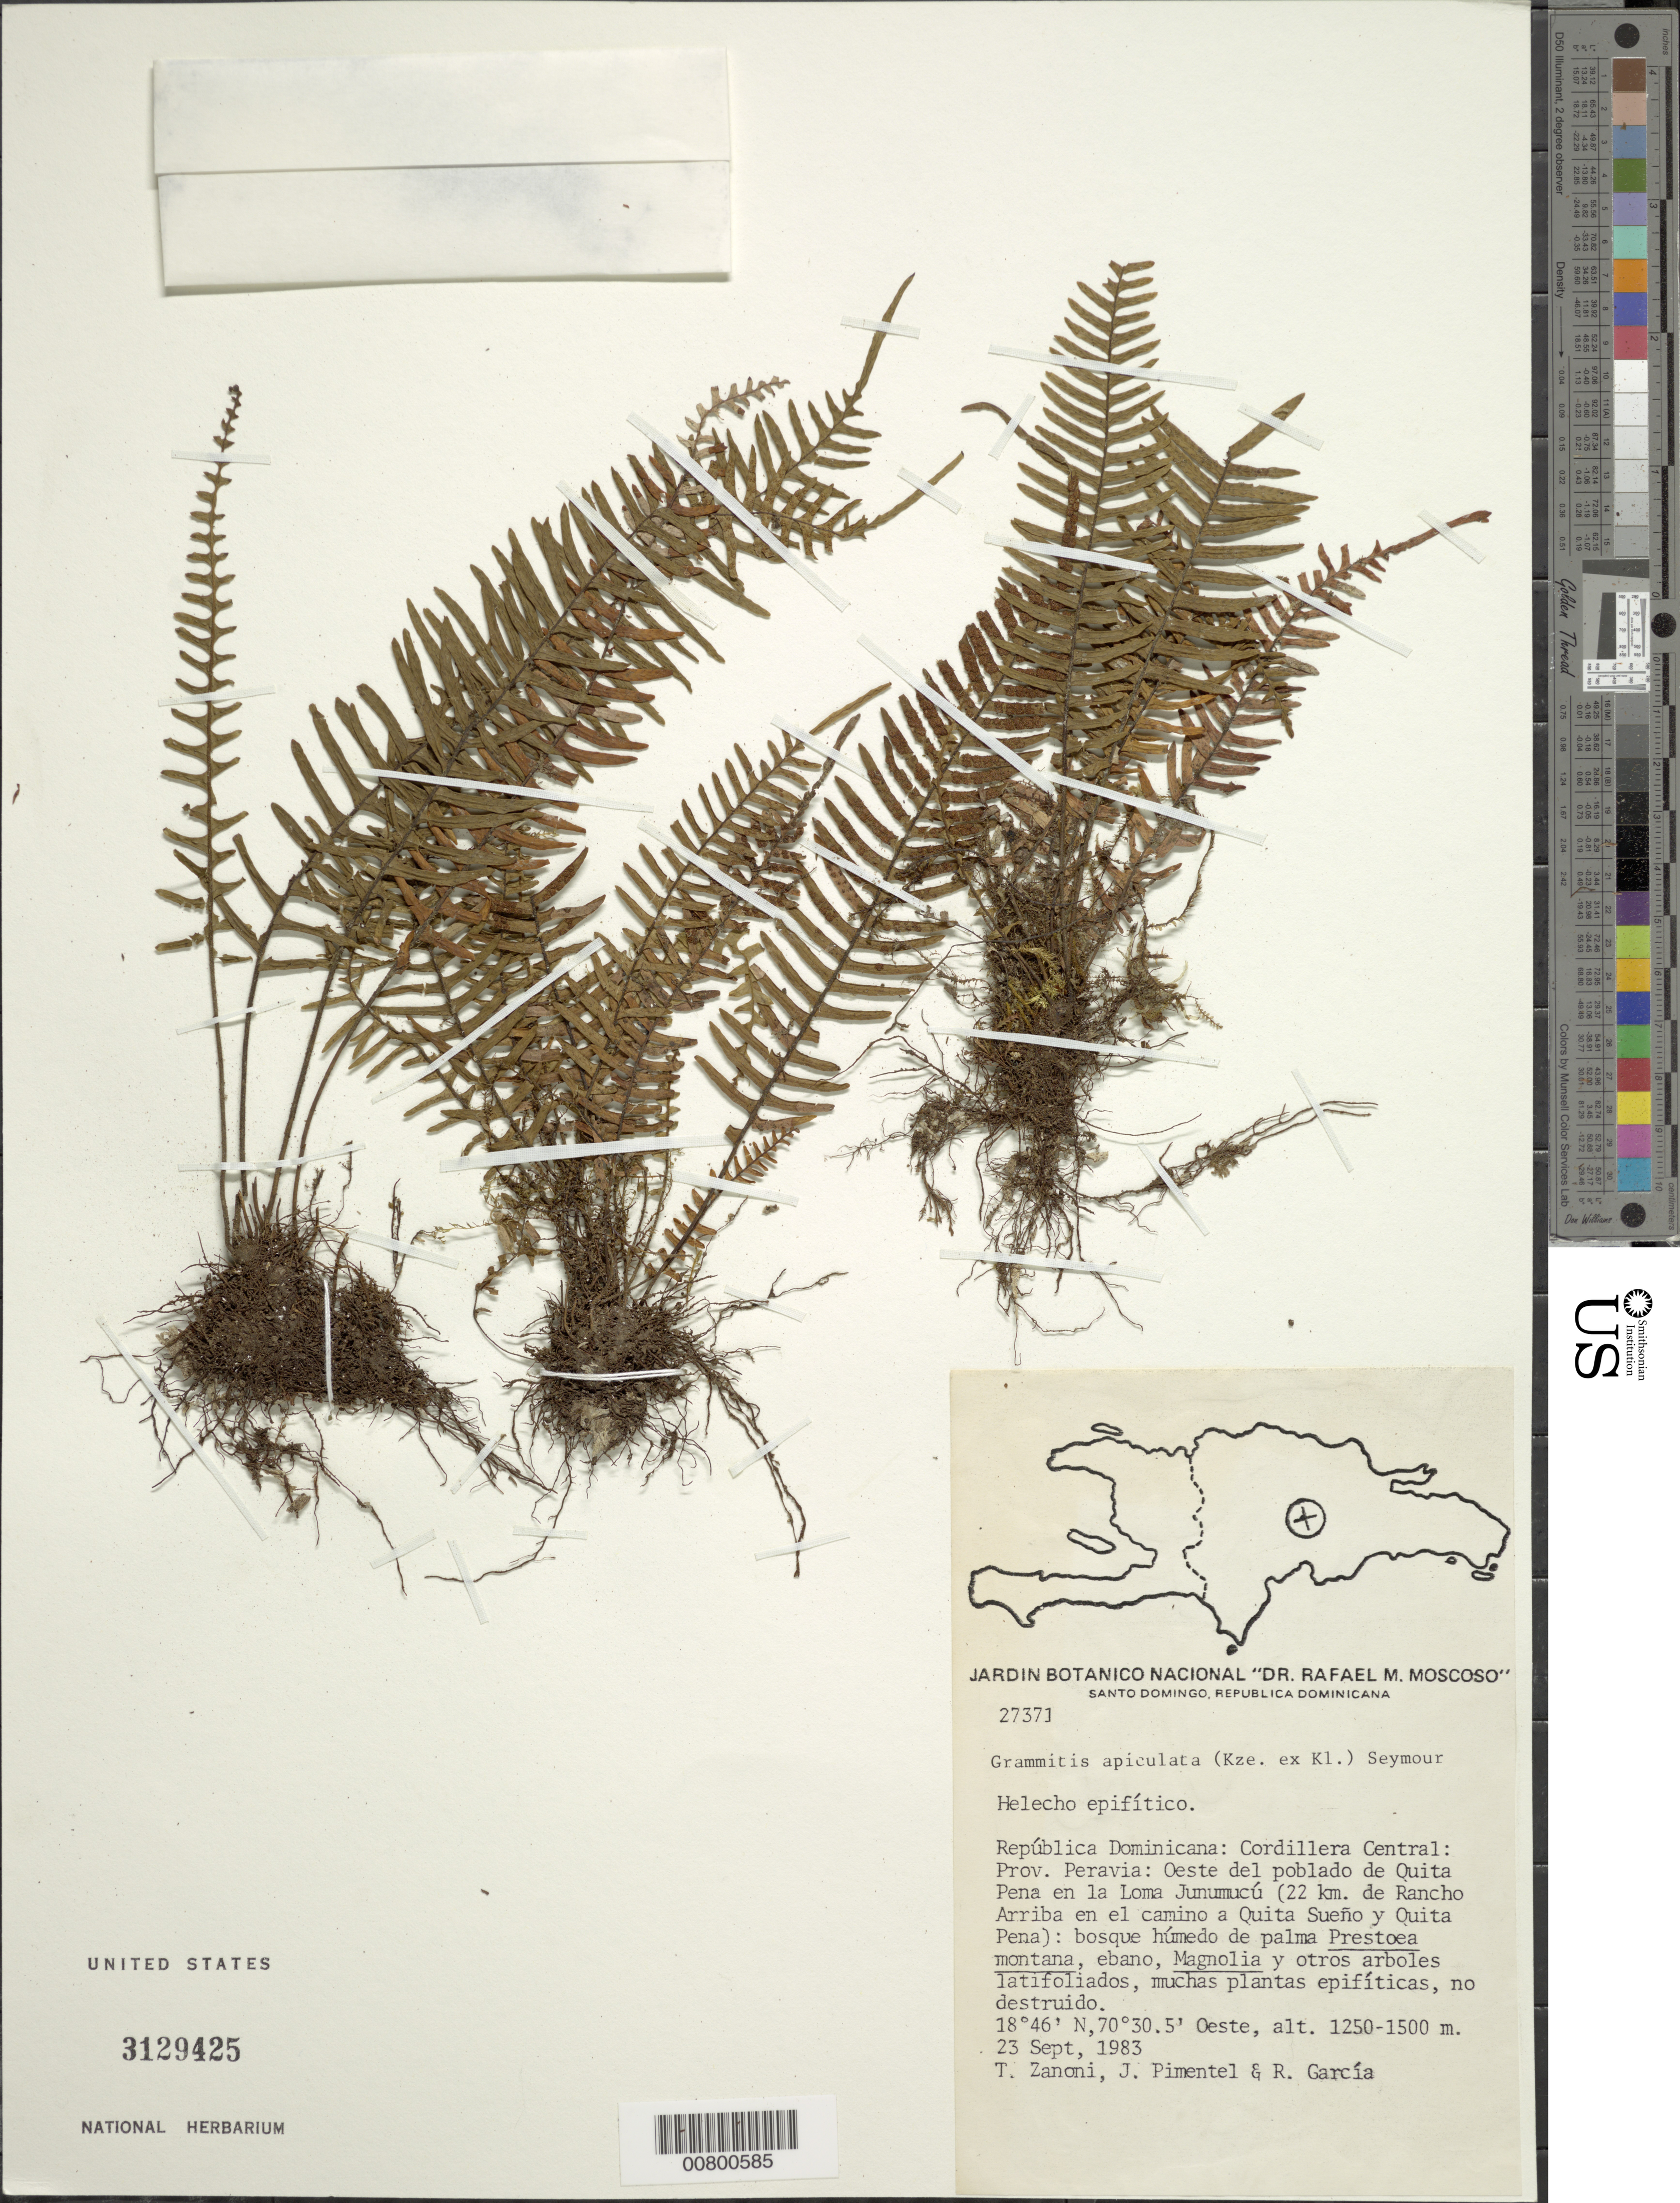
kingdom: Plantae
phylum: Tracheophyta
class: Polypodiopsida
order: Polypodiales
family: Polypodiaceae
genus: Melpomene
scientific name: Melpomene firma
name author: (J. Sm.) A.R. Sm. & R.C. Moran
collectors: T. A. Zanoni, J. Pimentel & R. G. García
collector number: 27371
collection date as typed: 23 Sep 1983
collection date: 1983-09-23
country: Dominican Republic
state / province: Peravia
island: Hispaniola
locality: Cordillera Central, W de Quita Pena en la Loma Junumucú, 22 km de Rancho Arriba, camino a Quita Sueño y Quita Pena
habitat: Bosque humedo de palma Prestoea montana, ebano, Magnolia y otros arboles latifoliados, muchas plantas epifiticas, no destruid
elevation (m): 1250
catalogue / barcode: US 3129425